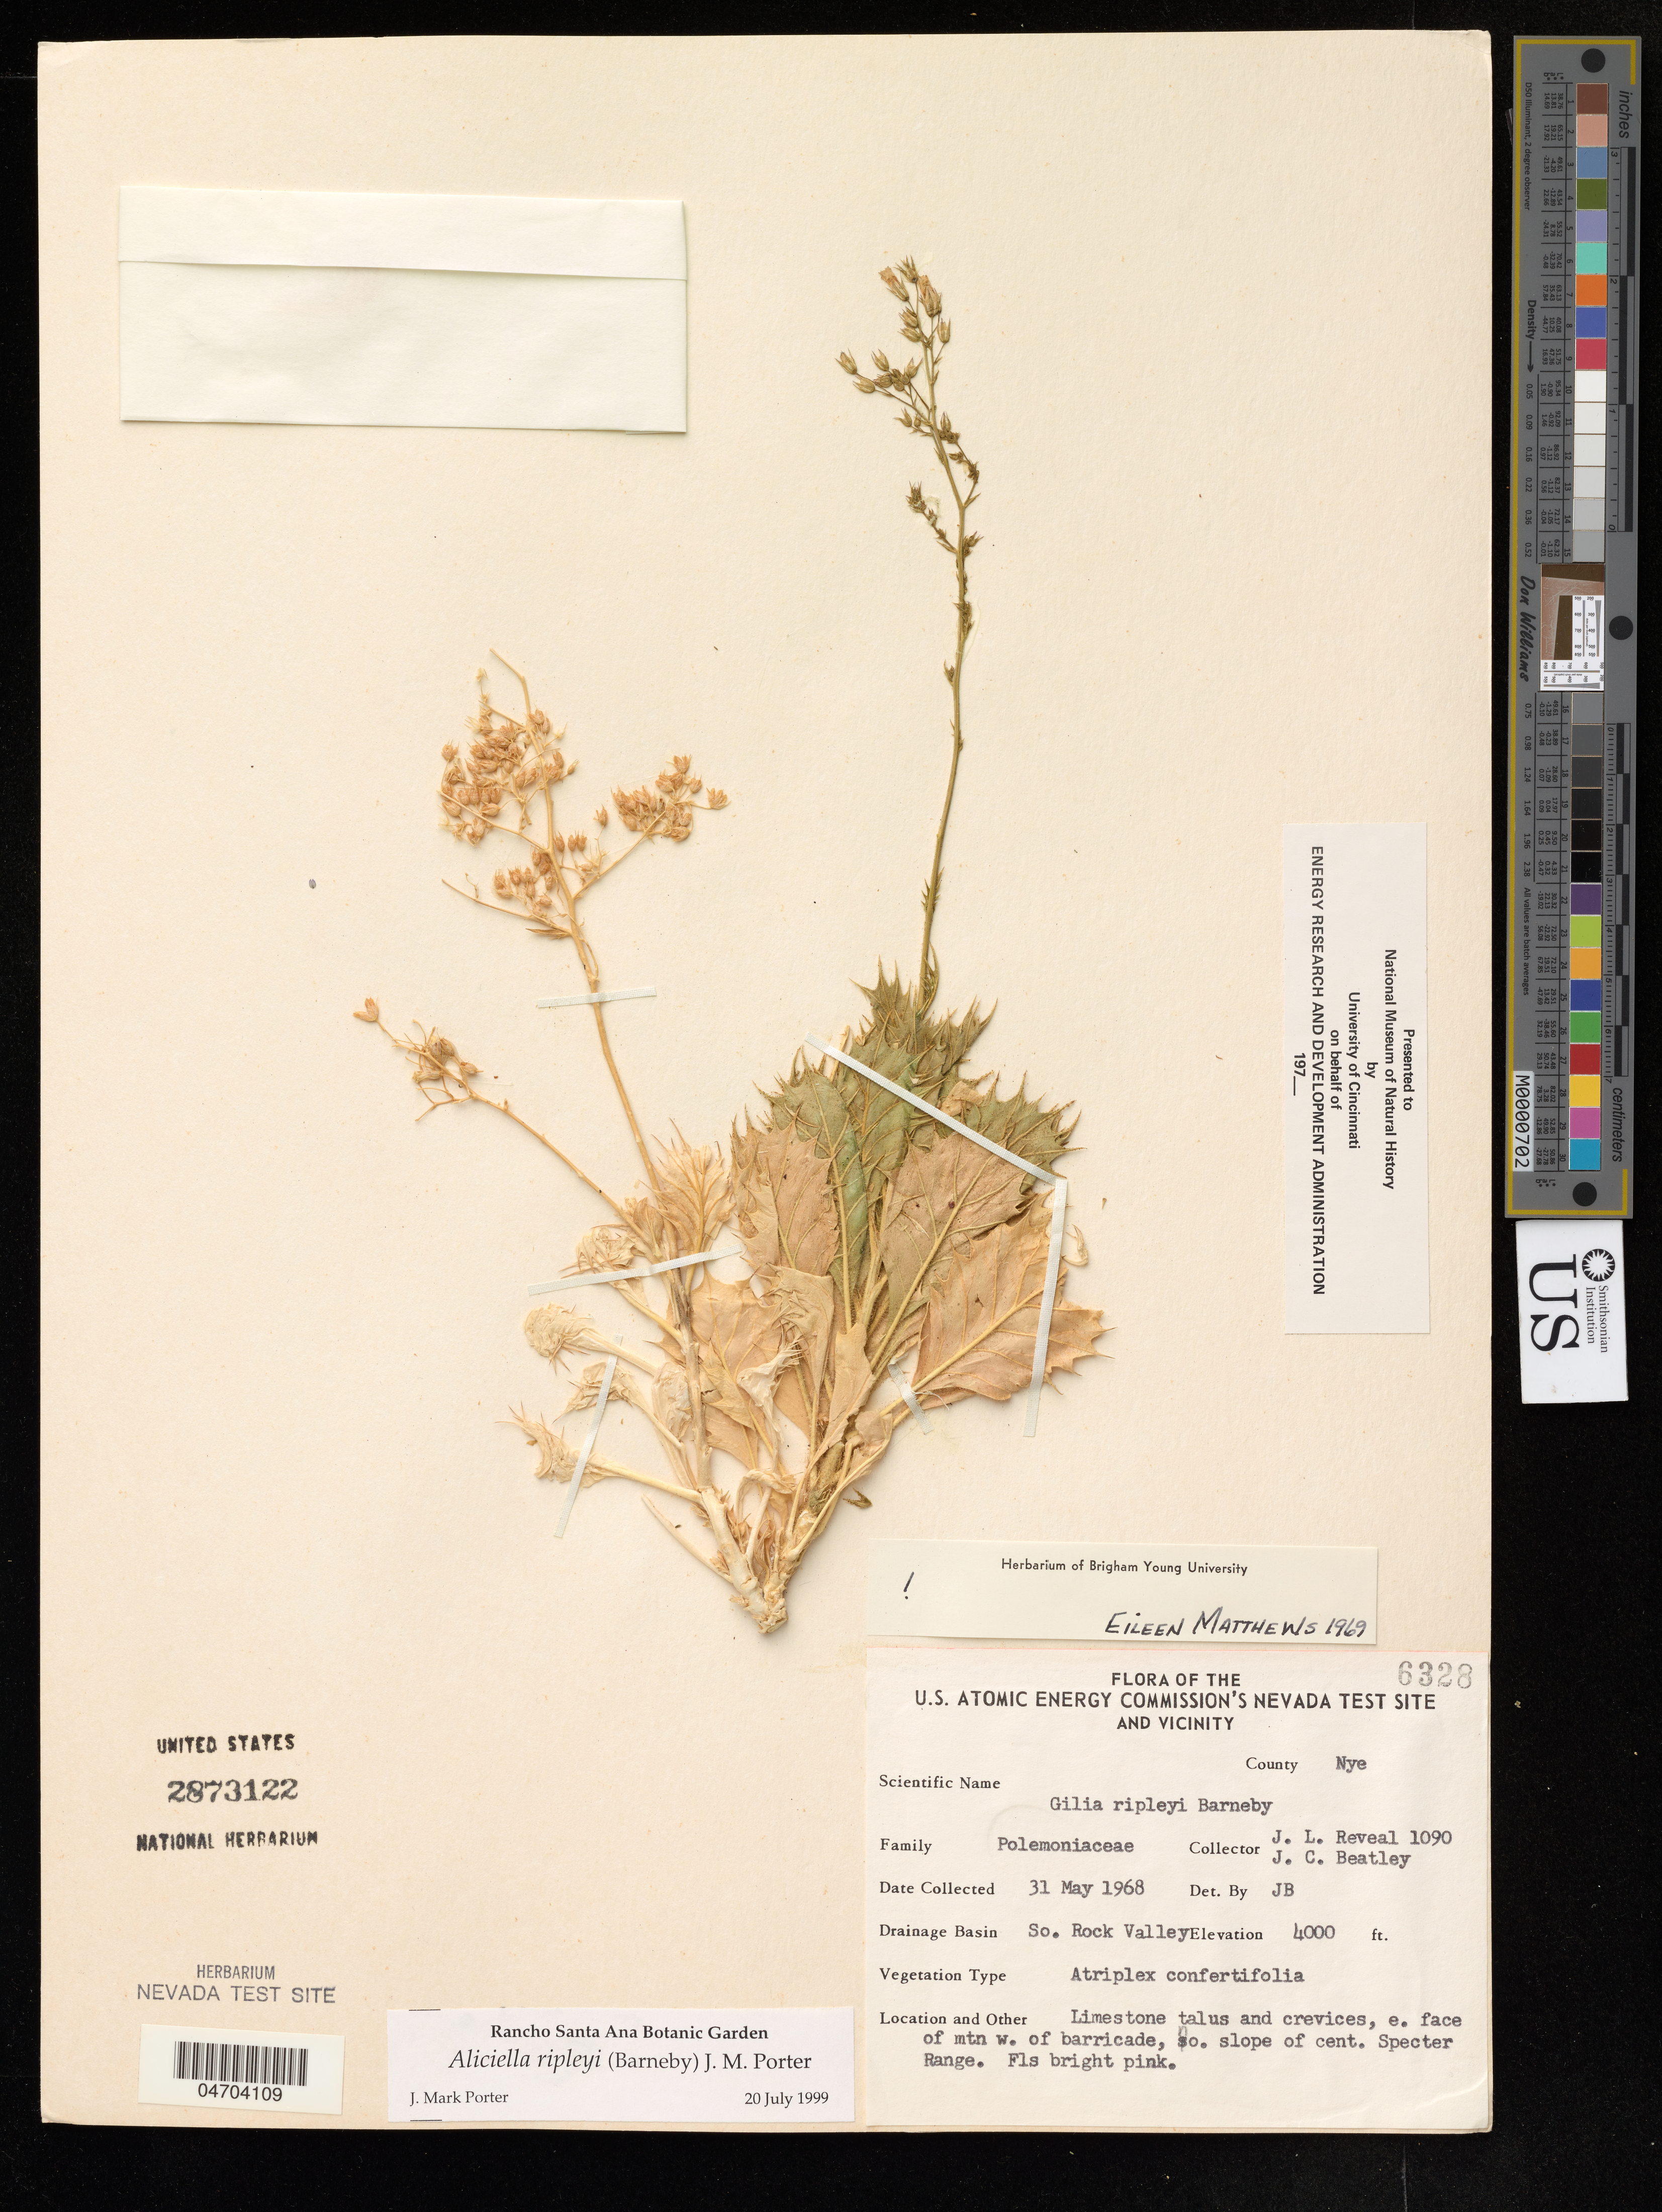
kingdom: Plantae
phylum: Tracheophyta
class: Magnoliopsida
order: Ericales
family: Polemoniaceae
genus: Aliciella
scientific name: Aliciella ripleyi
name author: (Barneby) J.M. Porter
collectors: J. Reveal & J. Beatley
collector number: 1090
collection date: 1968-05-31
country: United States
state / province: Nevada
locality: County Nye. E. face of mtn w. of barricade, no slope of cent. Specter Range.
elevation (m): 1219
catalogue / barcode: US 2873122